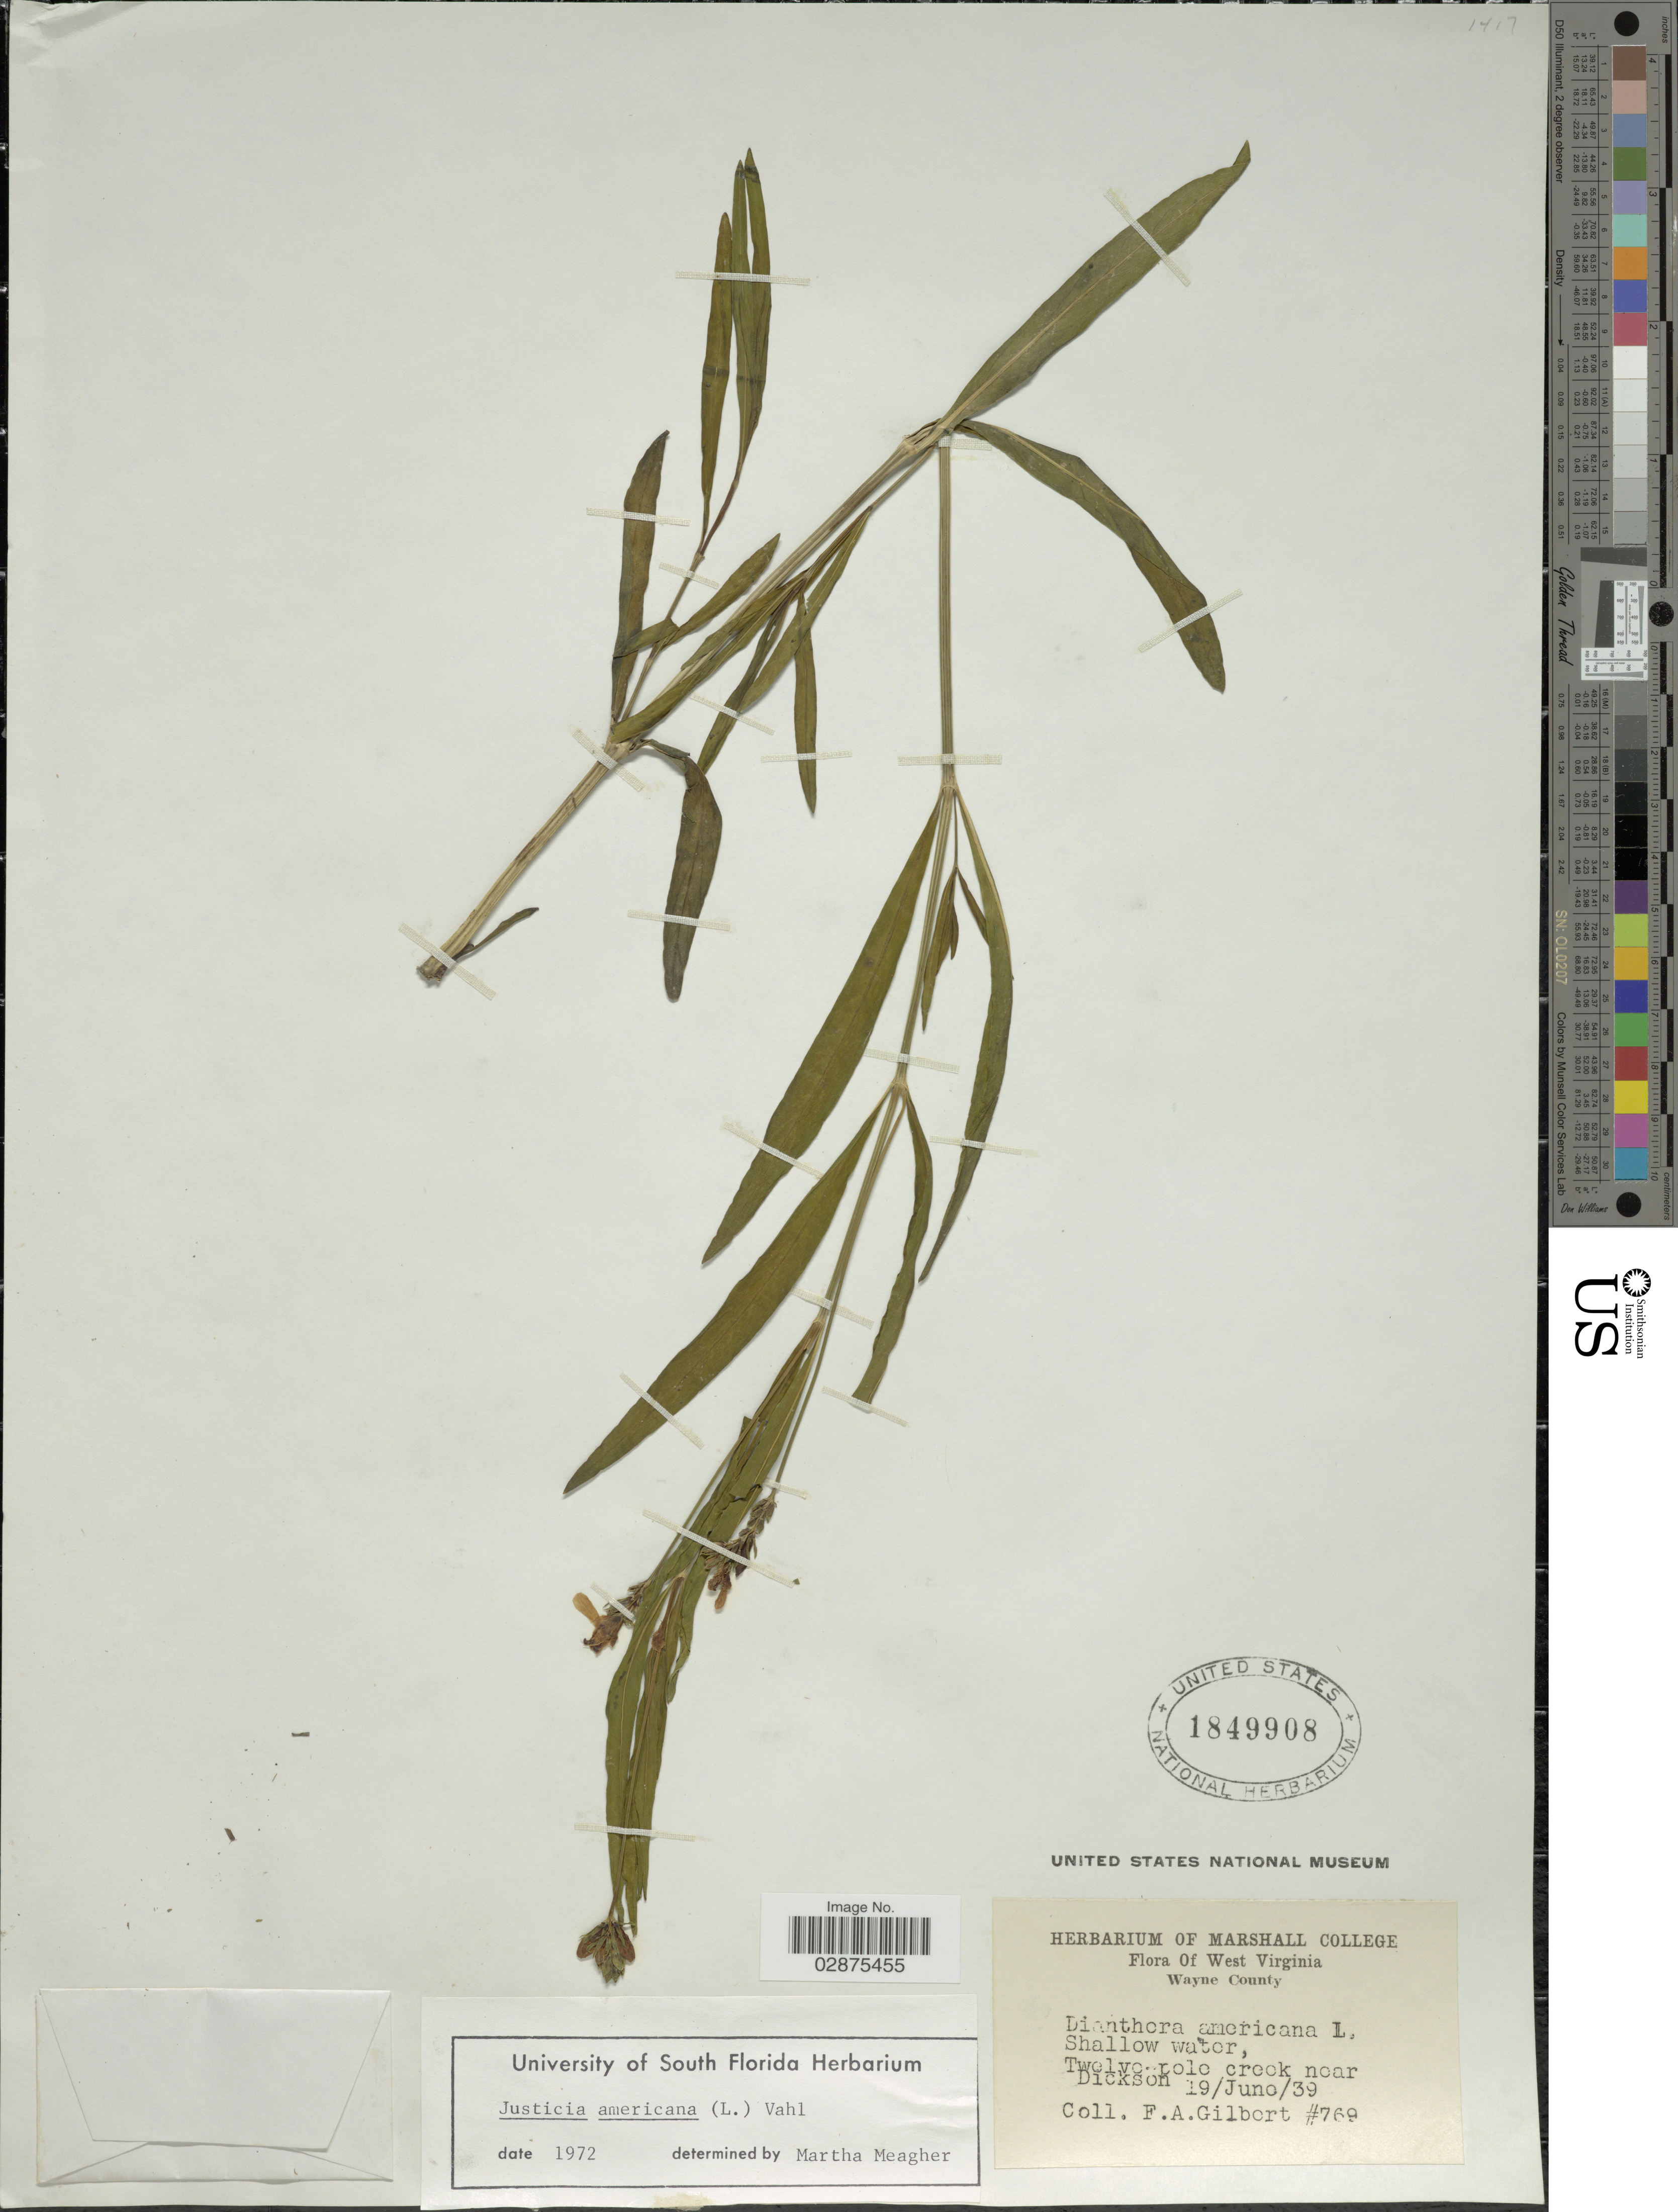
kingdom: Plantae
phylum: Tracheophyta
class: Magnoliopsida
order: Lamiales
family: Acanthaceae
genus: Justicia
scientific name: Justicia americana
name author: (L.) Vahl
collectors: F. A. Gilbert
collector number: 769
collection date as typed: Transcribed d/m/y: 19/6/39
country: United States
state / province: West Virginia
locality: Twelve-pole creek near Dickson.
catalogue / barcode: US 1849908